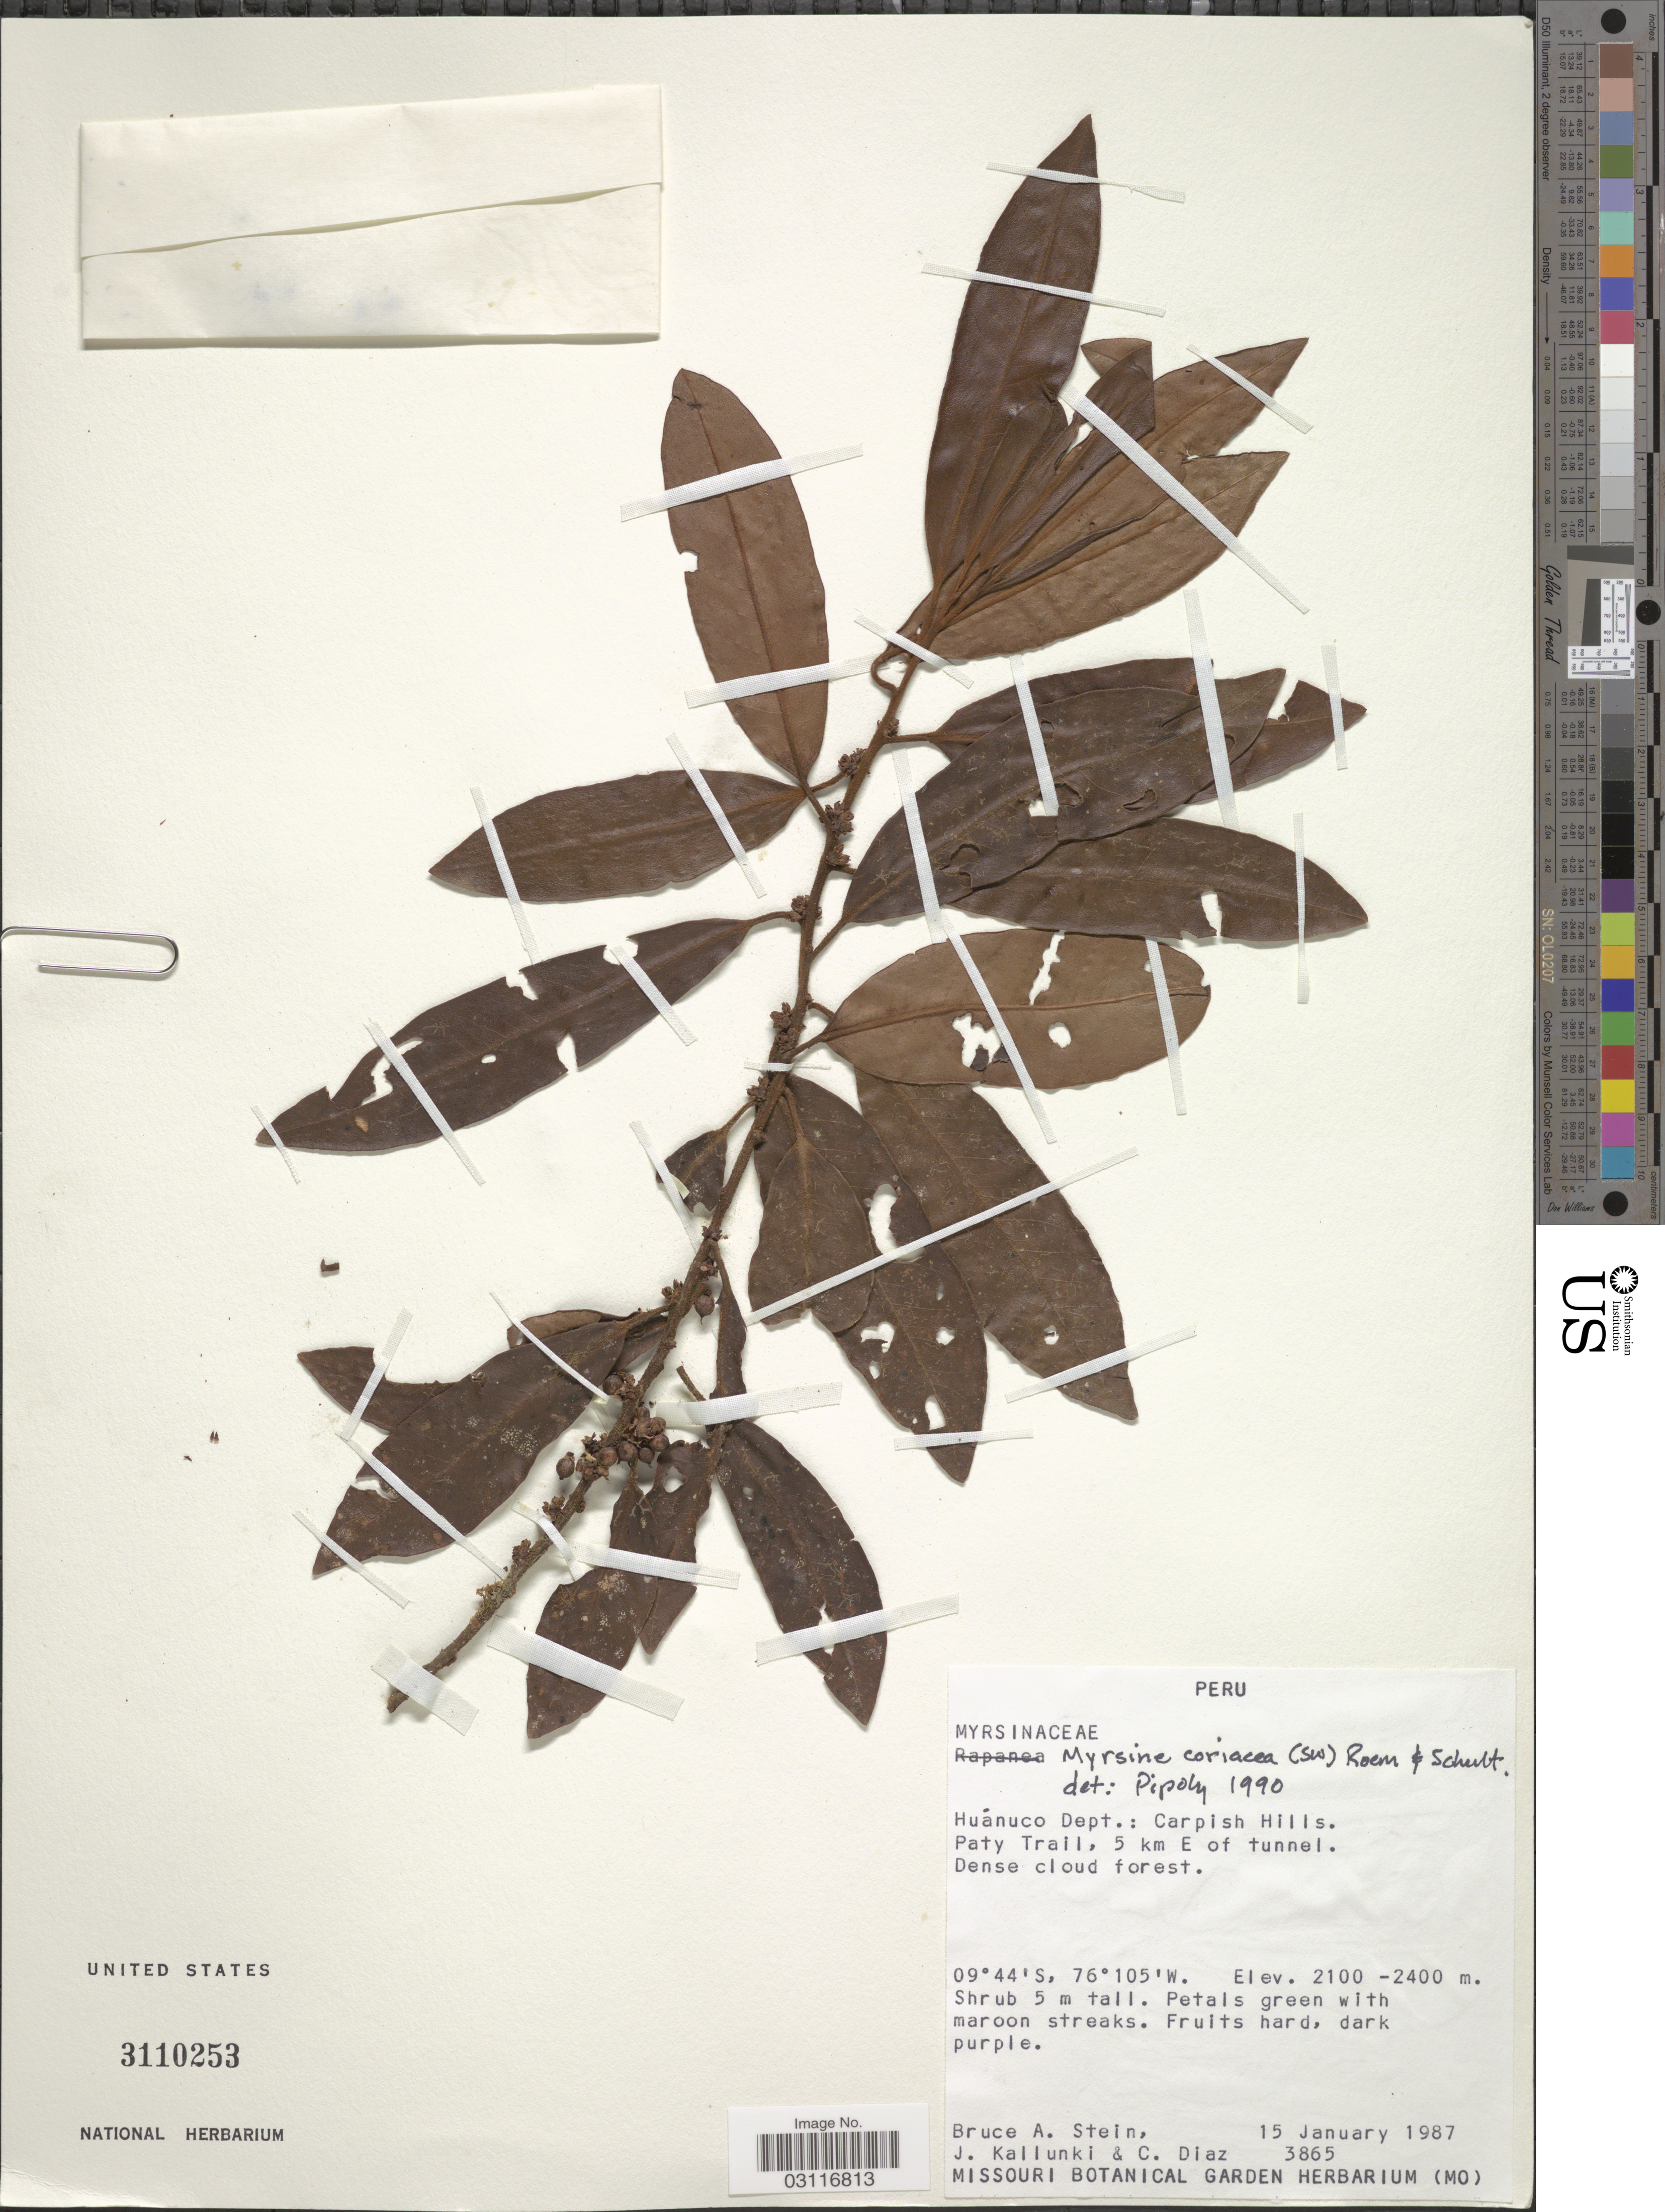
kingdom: Plantae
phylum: Tracheophyta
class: Magnoliopsida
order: Ericales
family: Primulaceae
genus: Myrsine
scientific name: Myrsine coriacea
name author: (Sw.) R. Br. ex Roem. & Schult.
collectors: B. A. Stein, J. Kallunki & C. Díaz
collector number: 3865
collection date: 1987-01-15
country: Peru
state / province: Huánuco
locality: Huánuco Dept.: Carpish Hills. Paty Trail, 5 km E of tunnel.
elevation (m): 2100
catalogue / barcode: US 3110253